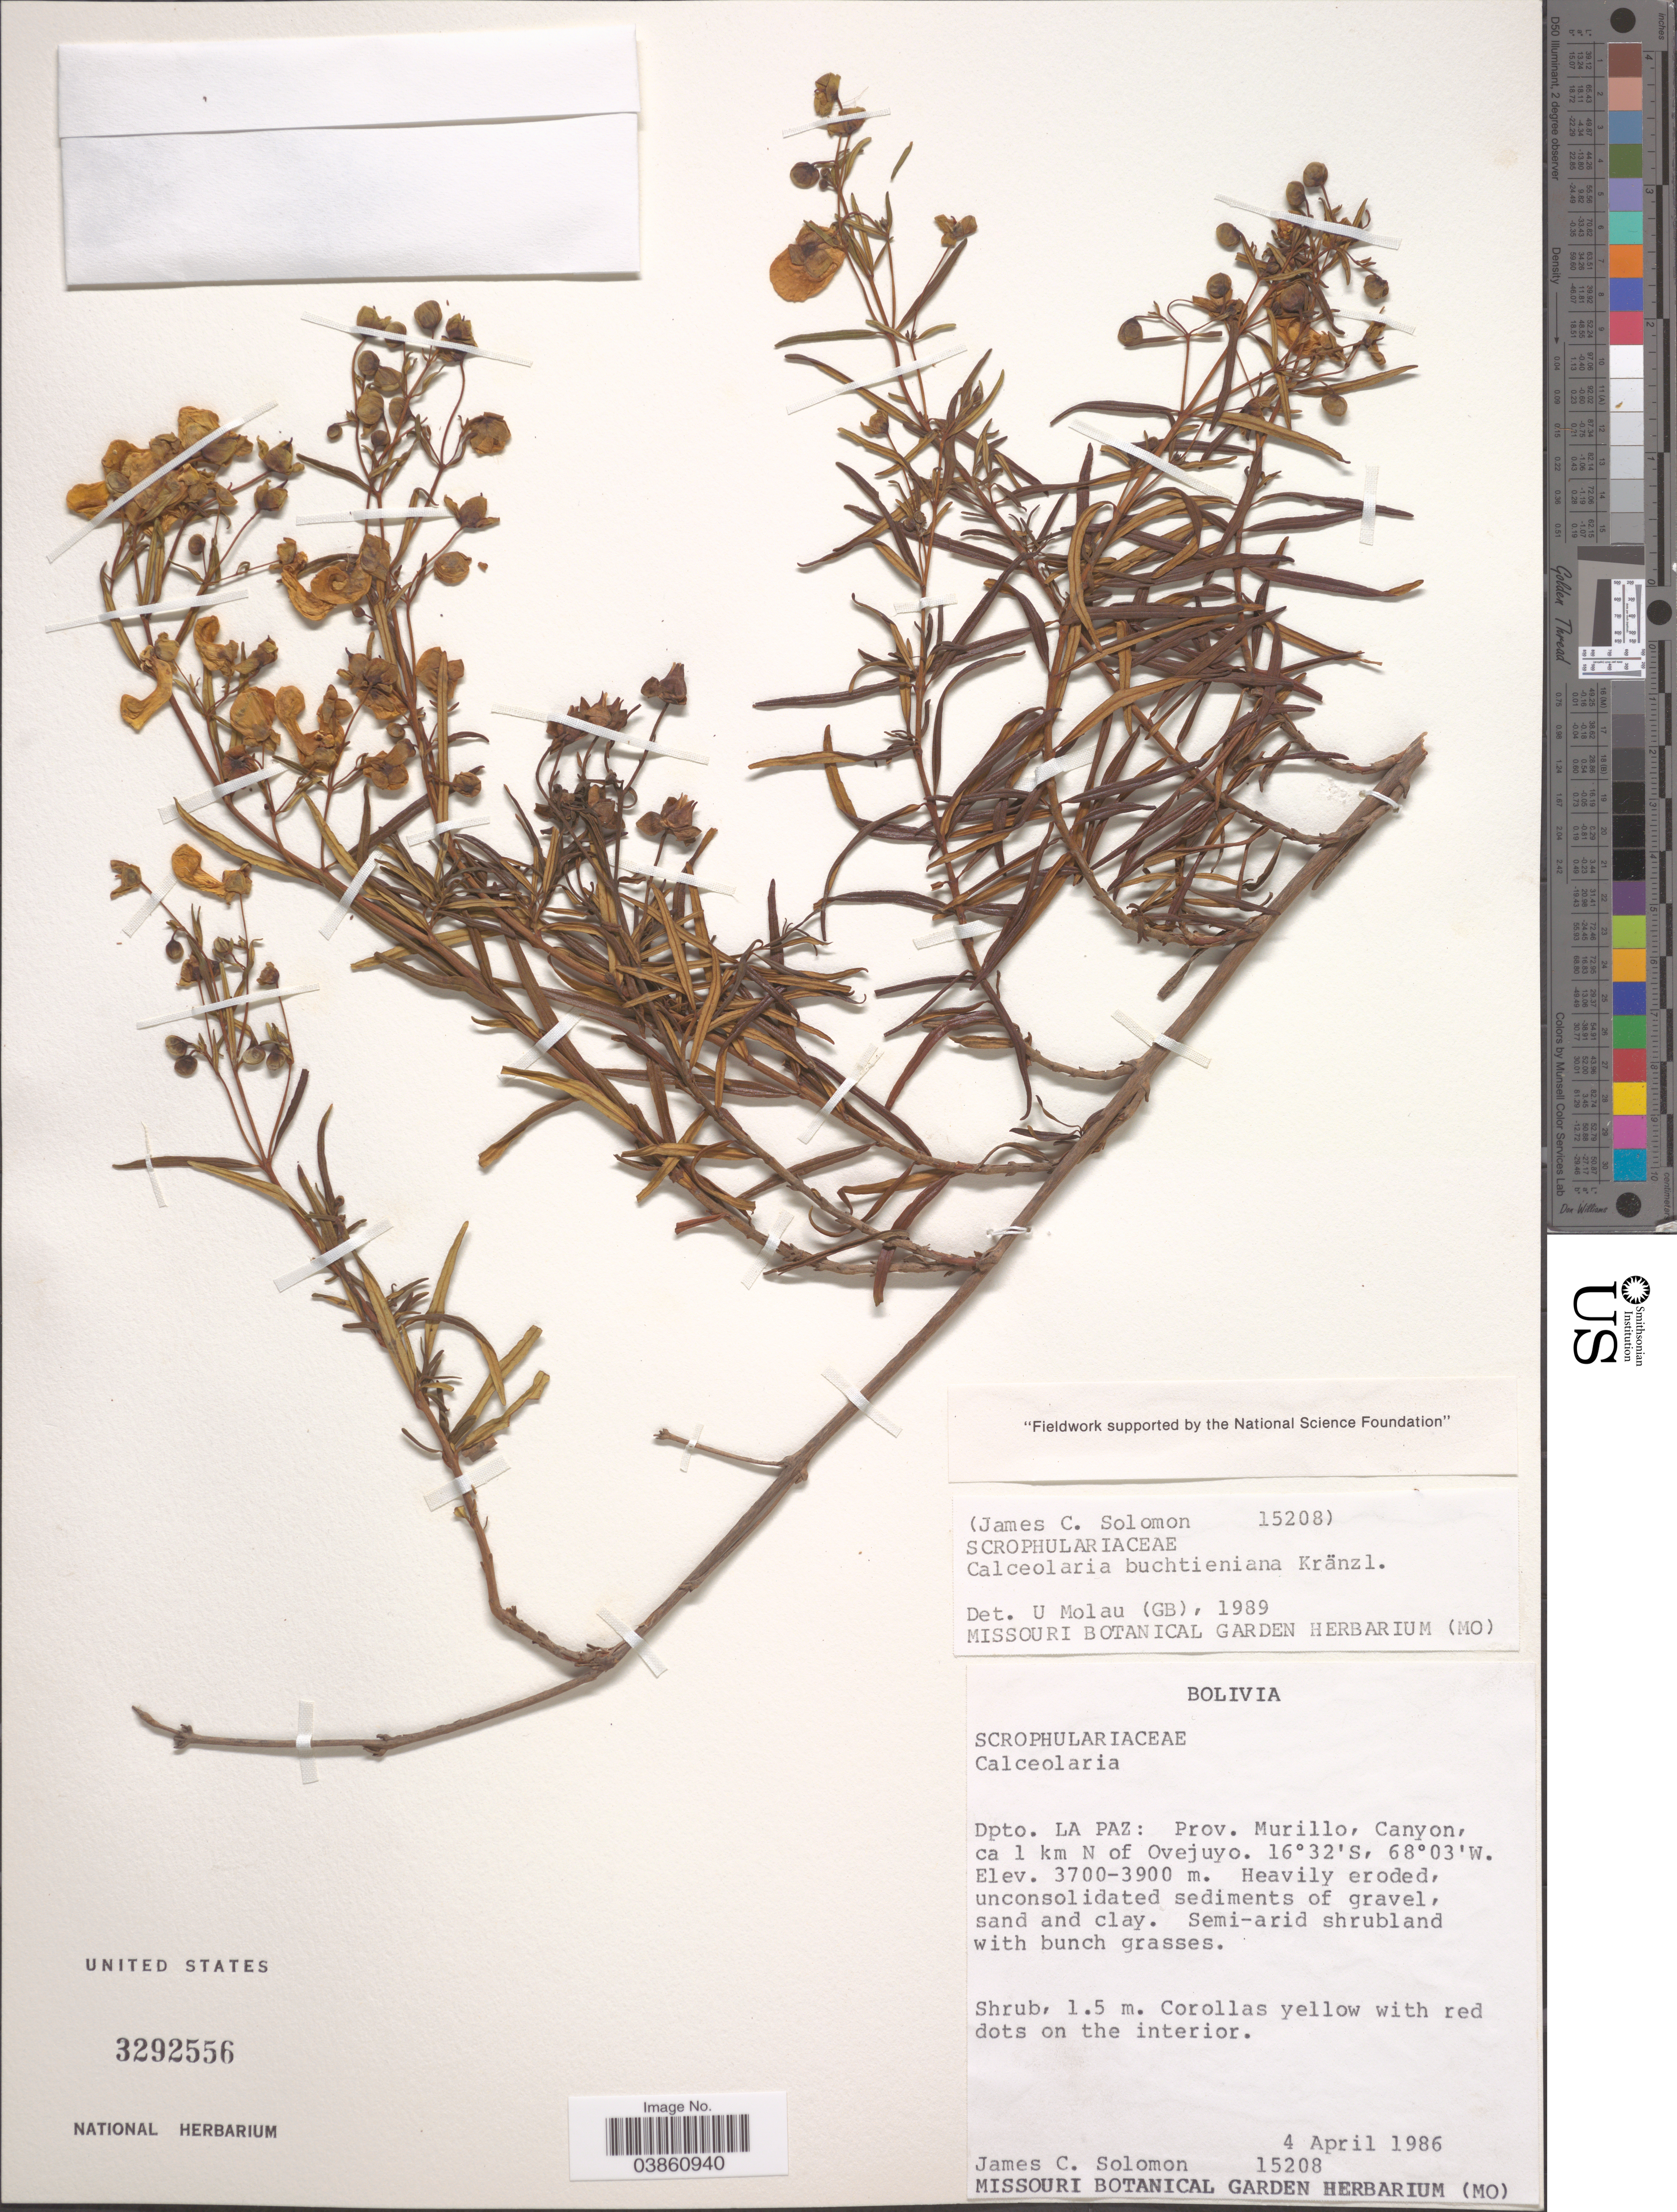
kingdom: Plantae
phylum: Tracheophyta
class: Magnoliopsida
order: Lamiales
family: Calceolariaceae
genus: Calceolaria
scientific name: Calceolaria buchtieniana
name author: Kraenzl.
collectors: J. C. Solomon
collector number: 15208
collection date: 1986-04-04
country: Bolivia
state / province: La Paz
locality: Dpto. La Paz: Prov. Murillo, Canyon, ca 1 km N of Ovejuyo.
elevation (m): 3700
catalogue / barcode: US 3292556